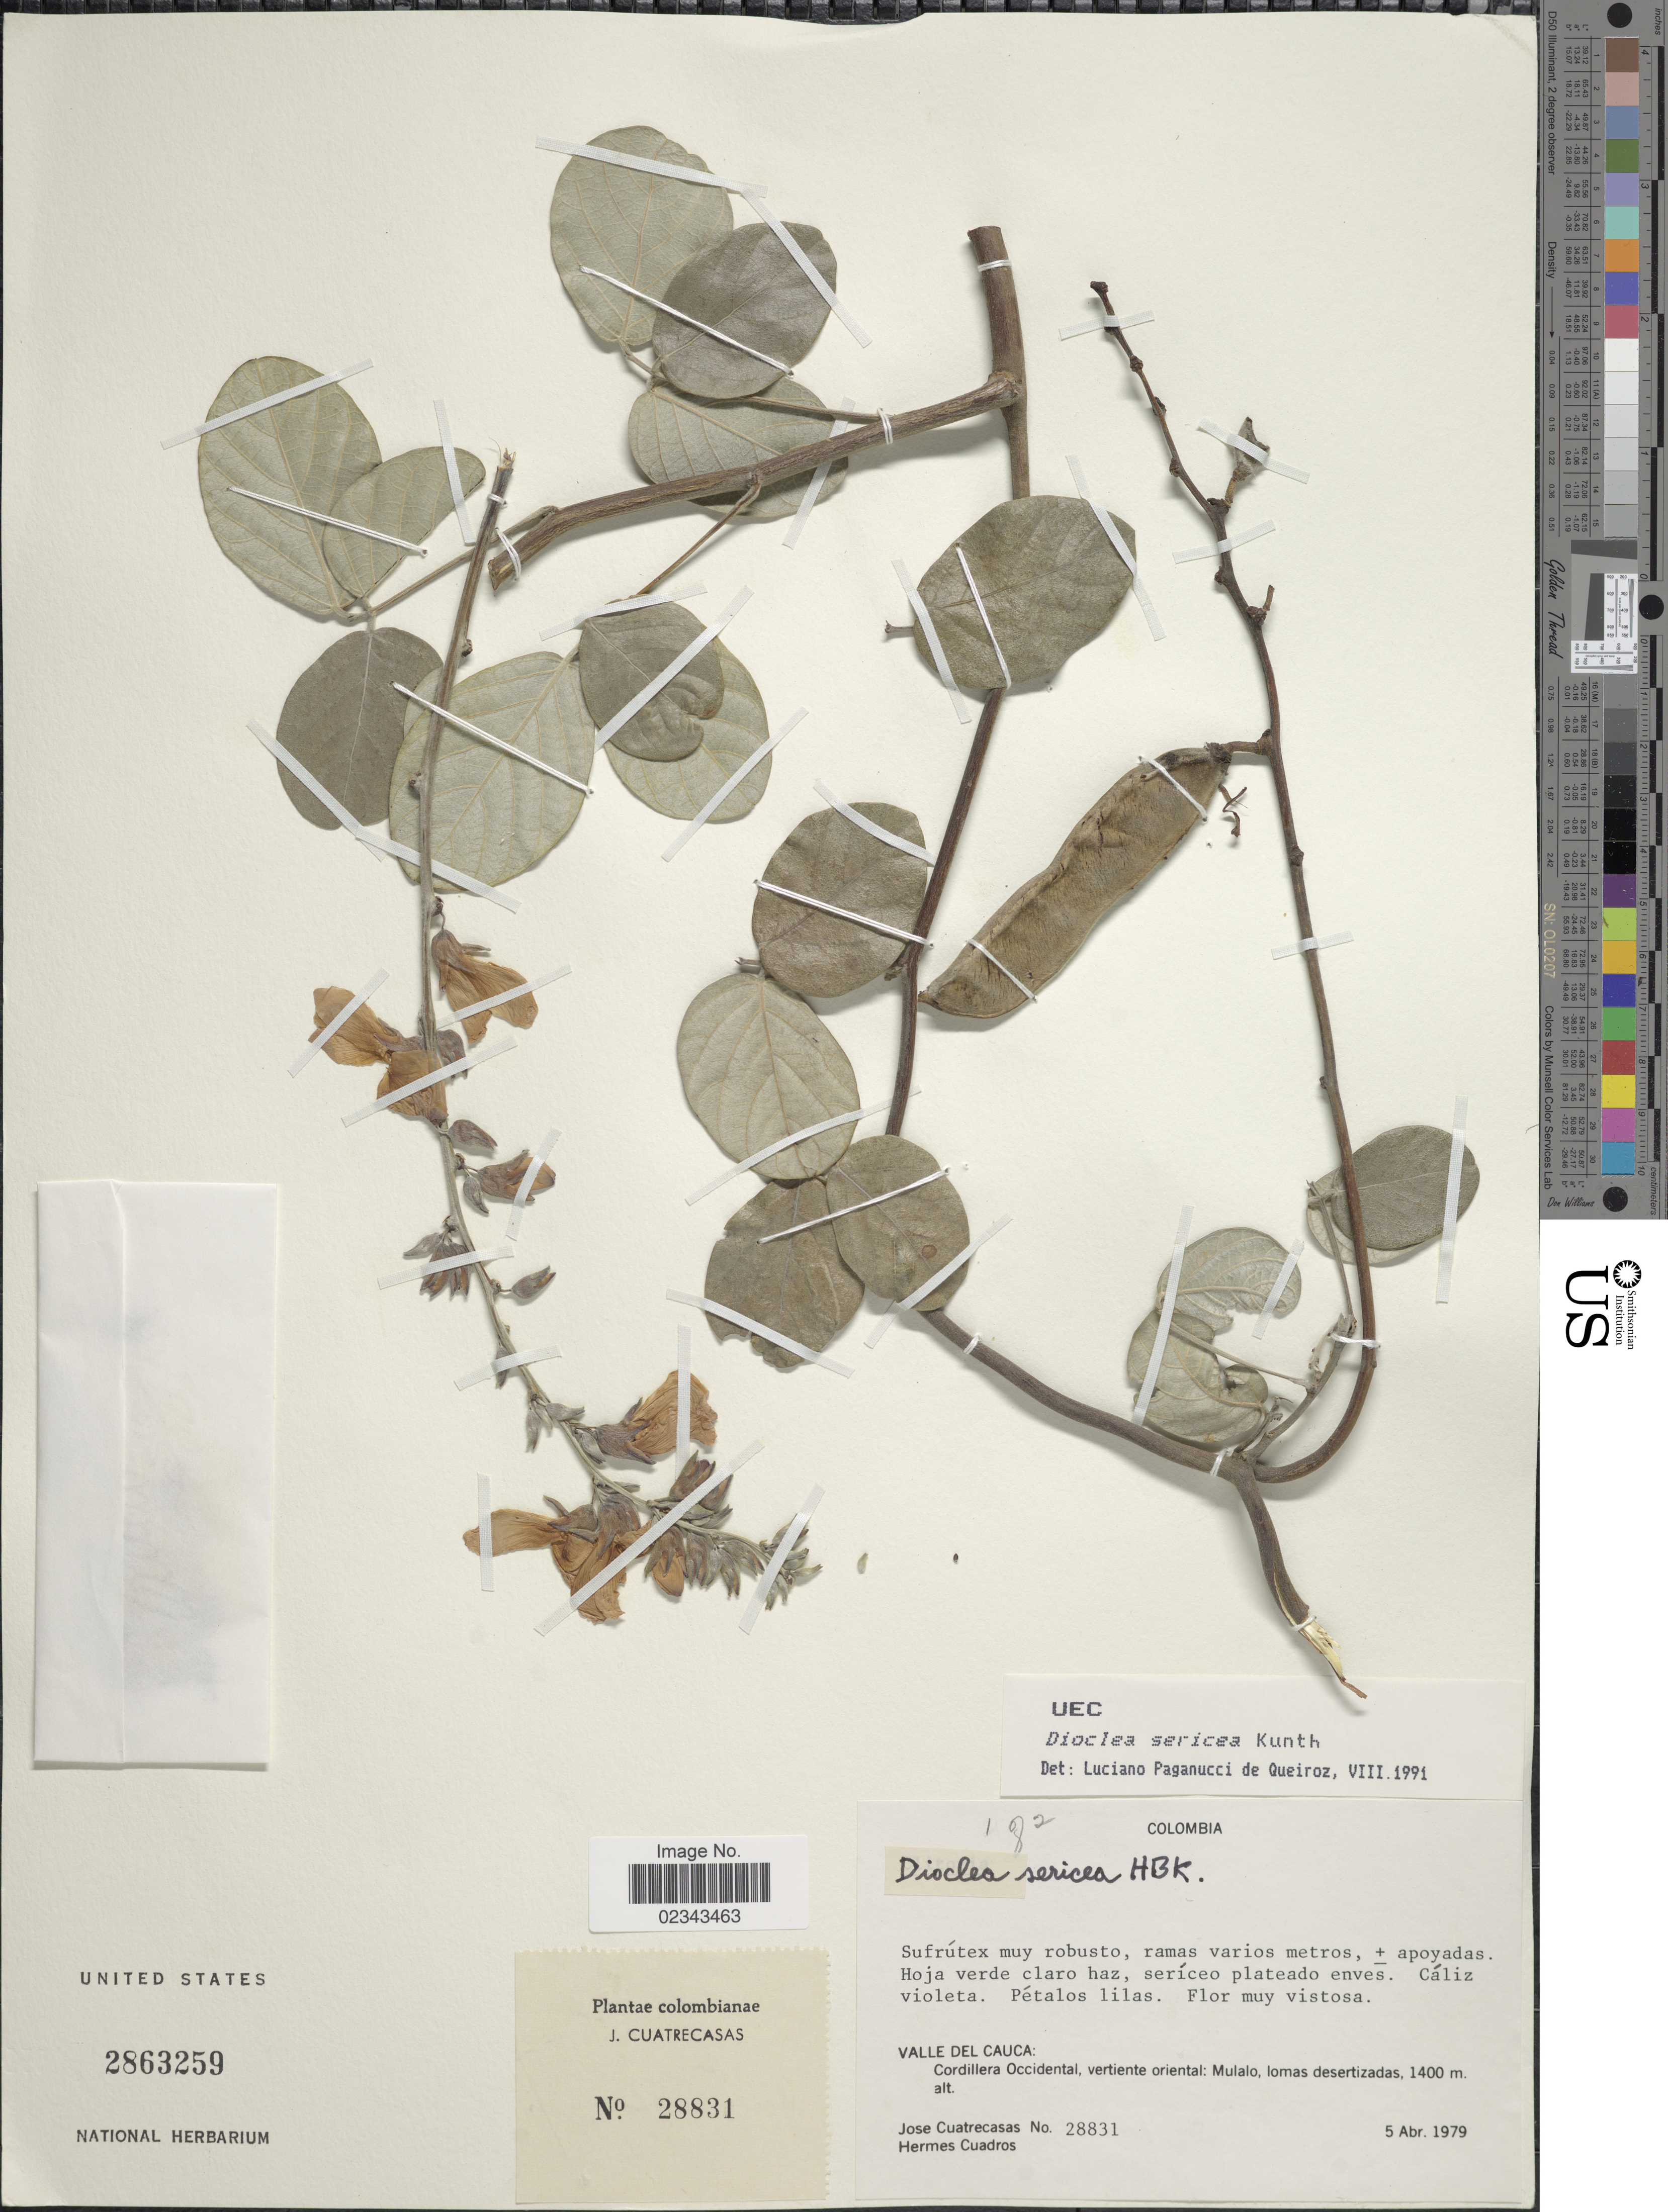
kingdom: Plantae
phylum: Tracheophyta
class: Magnoliopsida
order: Fabales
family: Fabaceae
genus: Dioclea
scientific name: Dioclea sericea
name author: Kunth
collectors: J. Cuatrecasas & H. Cuadros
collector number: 28831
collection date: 1979-04-05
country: Colombia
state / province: Valle del Cauca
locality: Cordillera Occidental, vertiente oriental: Mulalo, lomas desertizadas.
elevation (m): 1400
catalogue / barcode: US 2863259